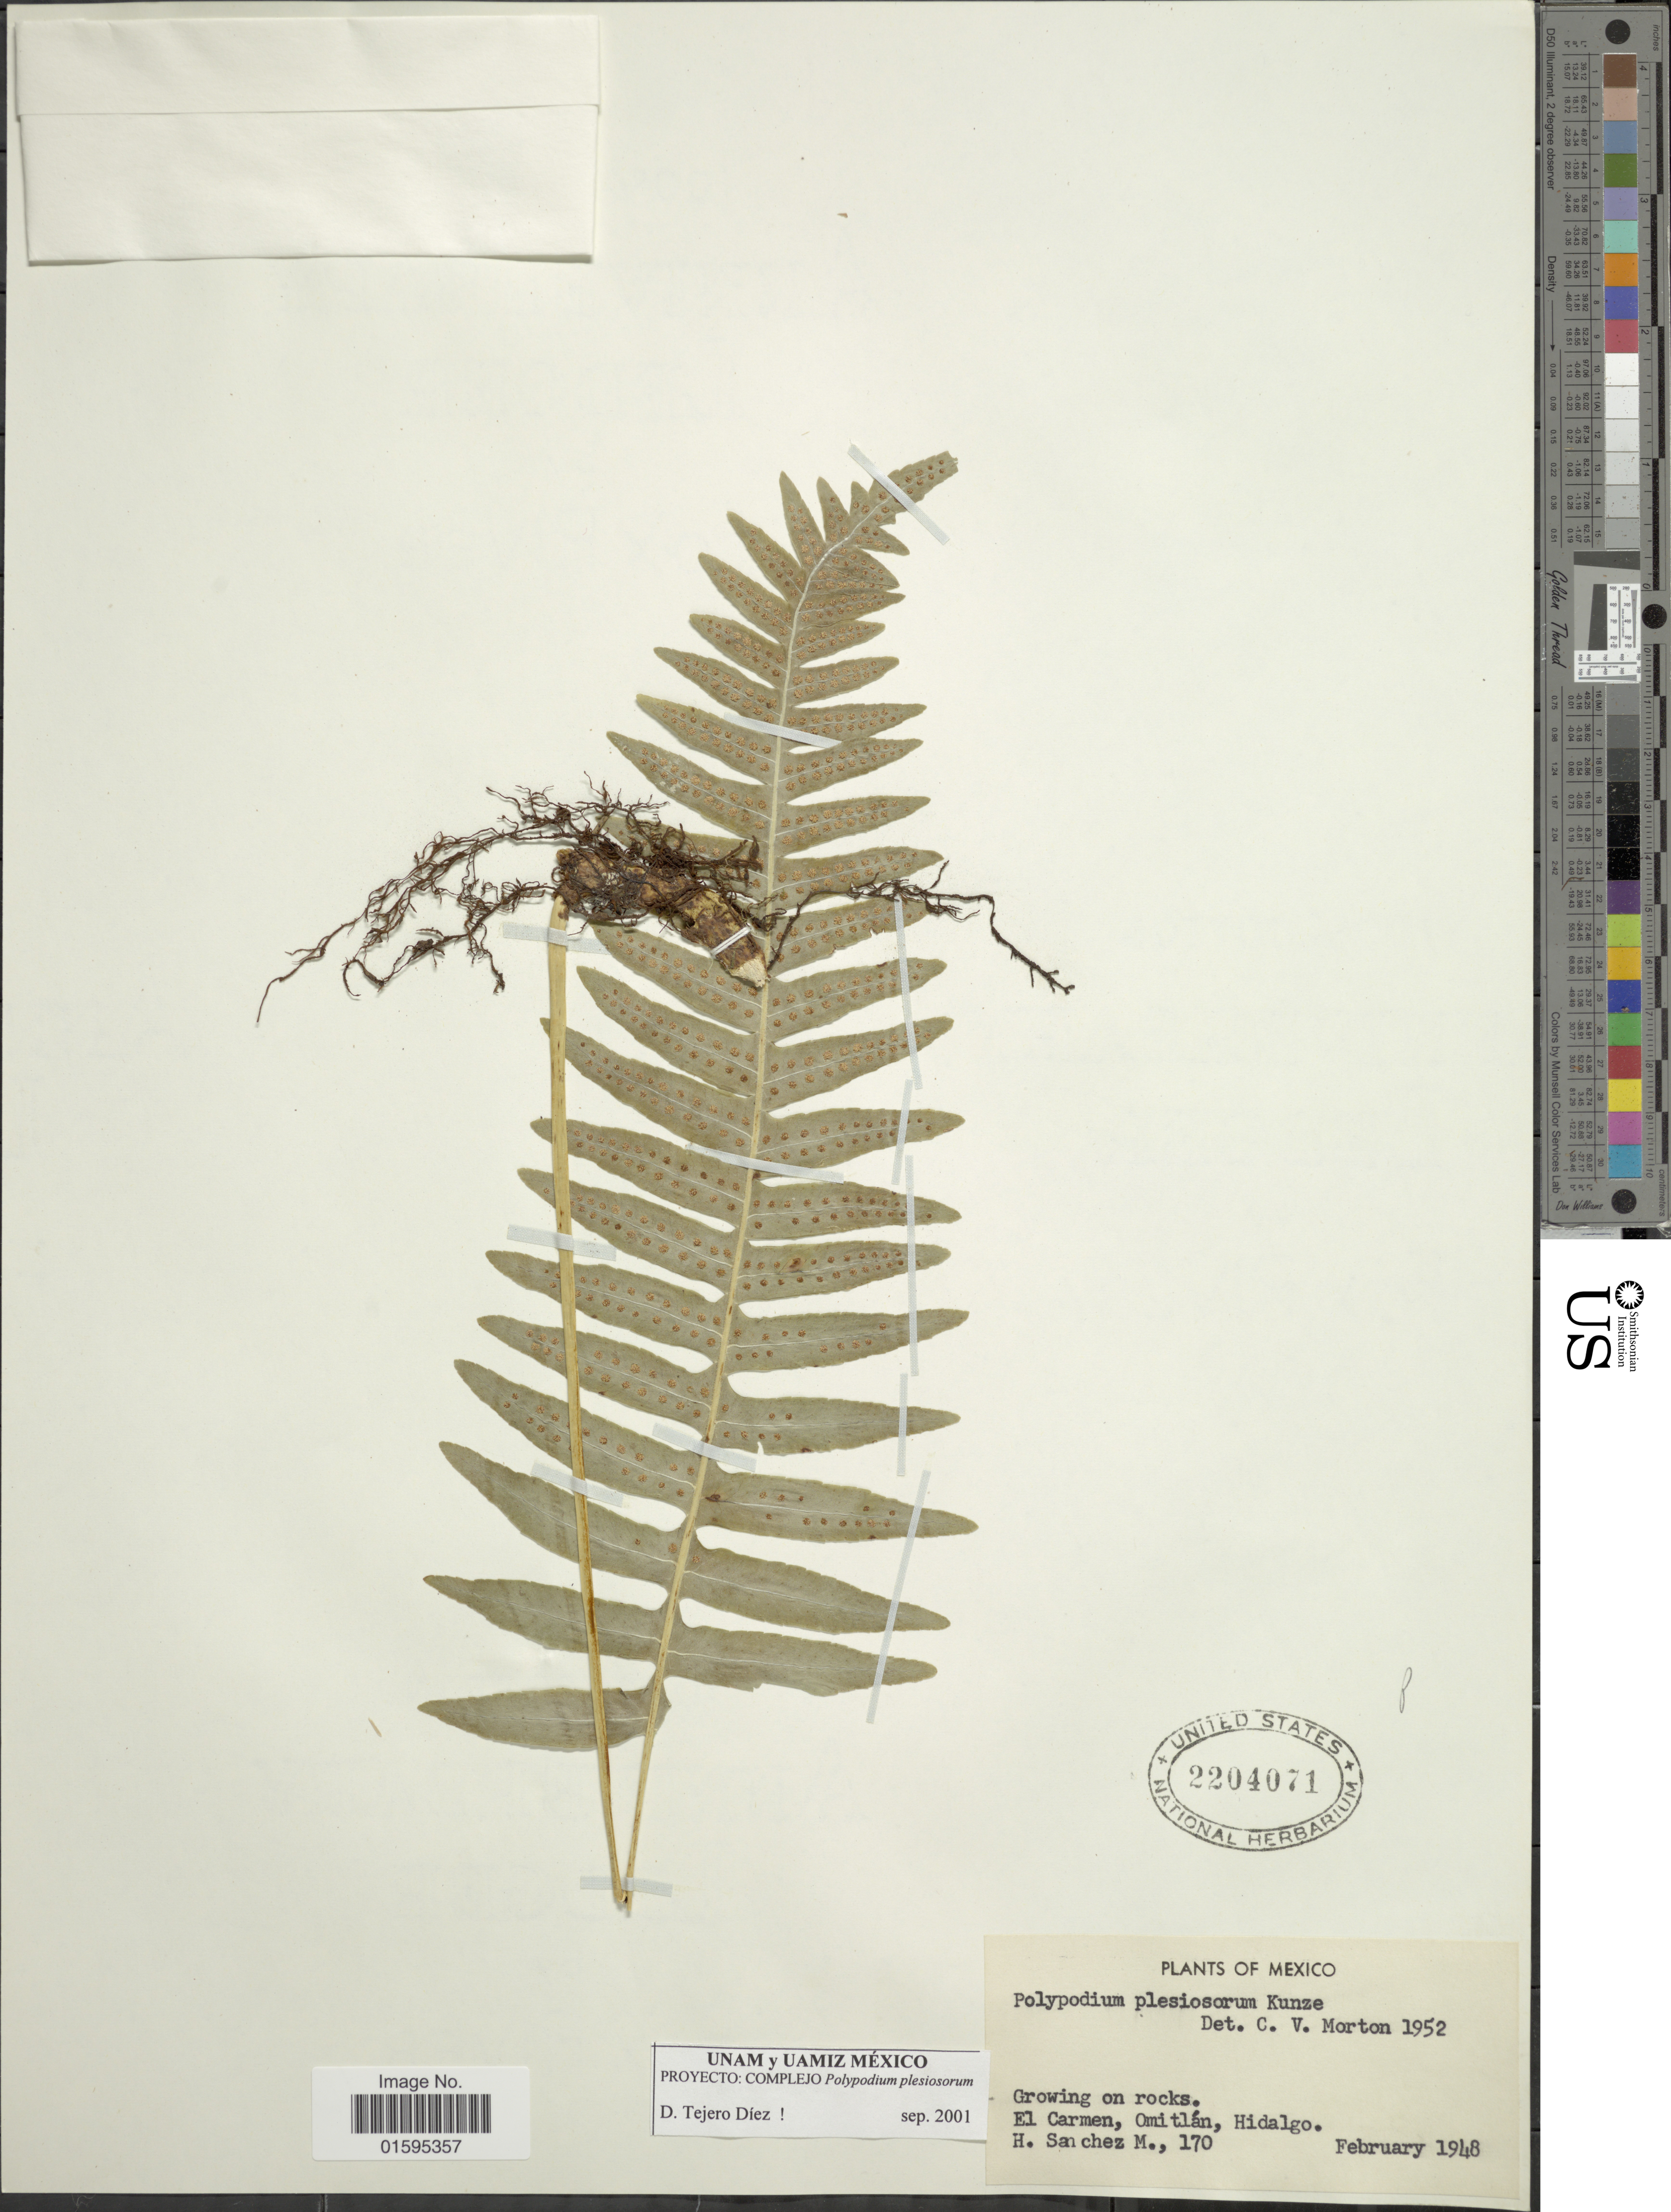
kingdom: Plantae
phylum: Tracheophyta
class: Polypodiopsida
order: Polypodiales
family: Polypodiaceae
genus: Polypodium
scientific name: Polypodium plesiosorum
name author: Kunze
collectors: H. Sánchez-Mejorada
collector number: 170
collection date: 1948-02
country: Mexico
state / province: Hidalgo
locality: El Carmen, Omitlán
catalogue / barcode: US 2204071